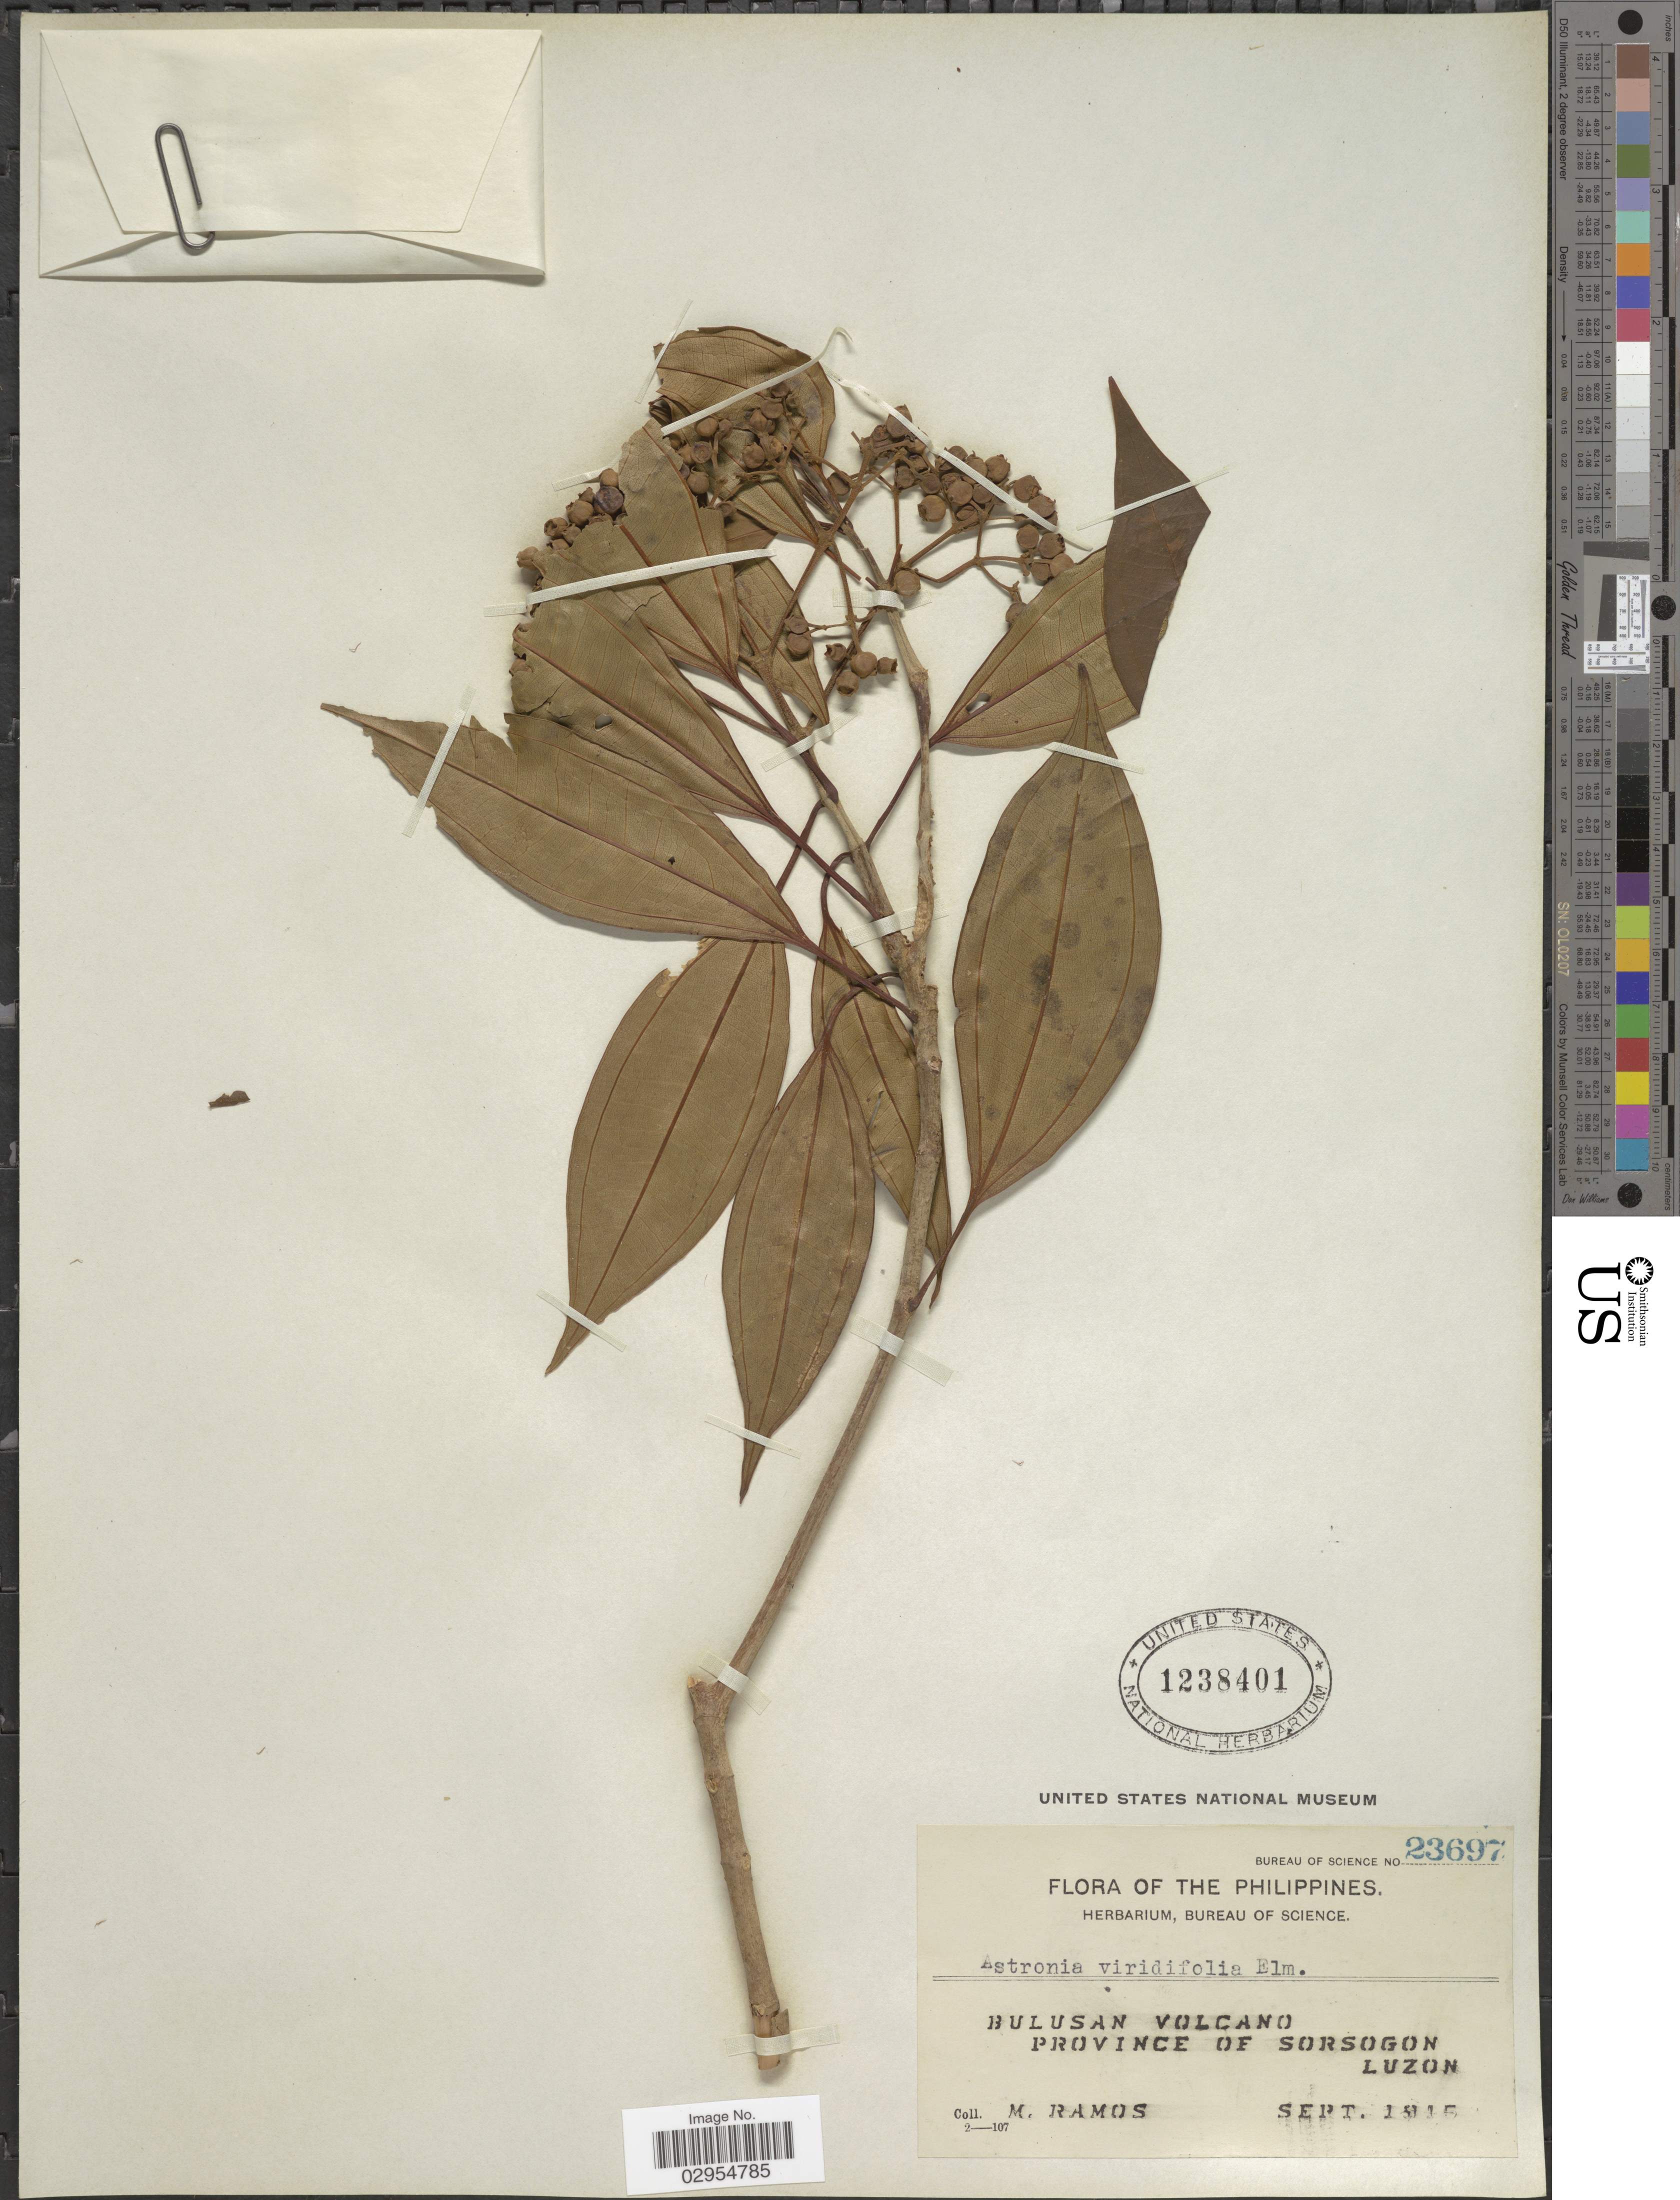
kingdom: Plantae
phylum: Tracheophyta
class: Magnoliopsida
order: Myrtales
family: Melastomataceae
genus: Astronia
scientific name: Astronia viridifolia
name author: Elmer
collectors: M. Ramos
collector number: Bureau of Science 23697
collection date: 1915-09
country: Philippines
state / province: Bicol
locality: Bulusan Volcano, Province of Sorsogon, Luzon.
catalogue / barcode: US 1238401